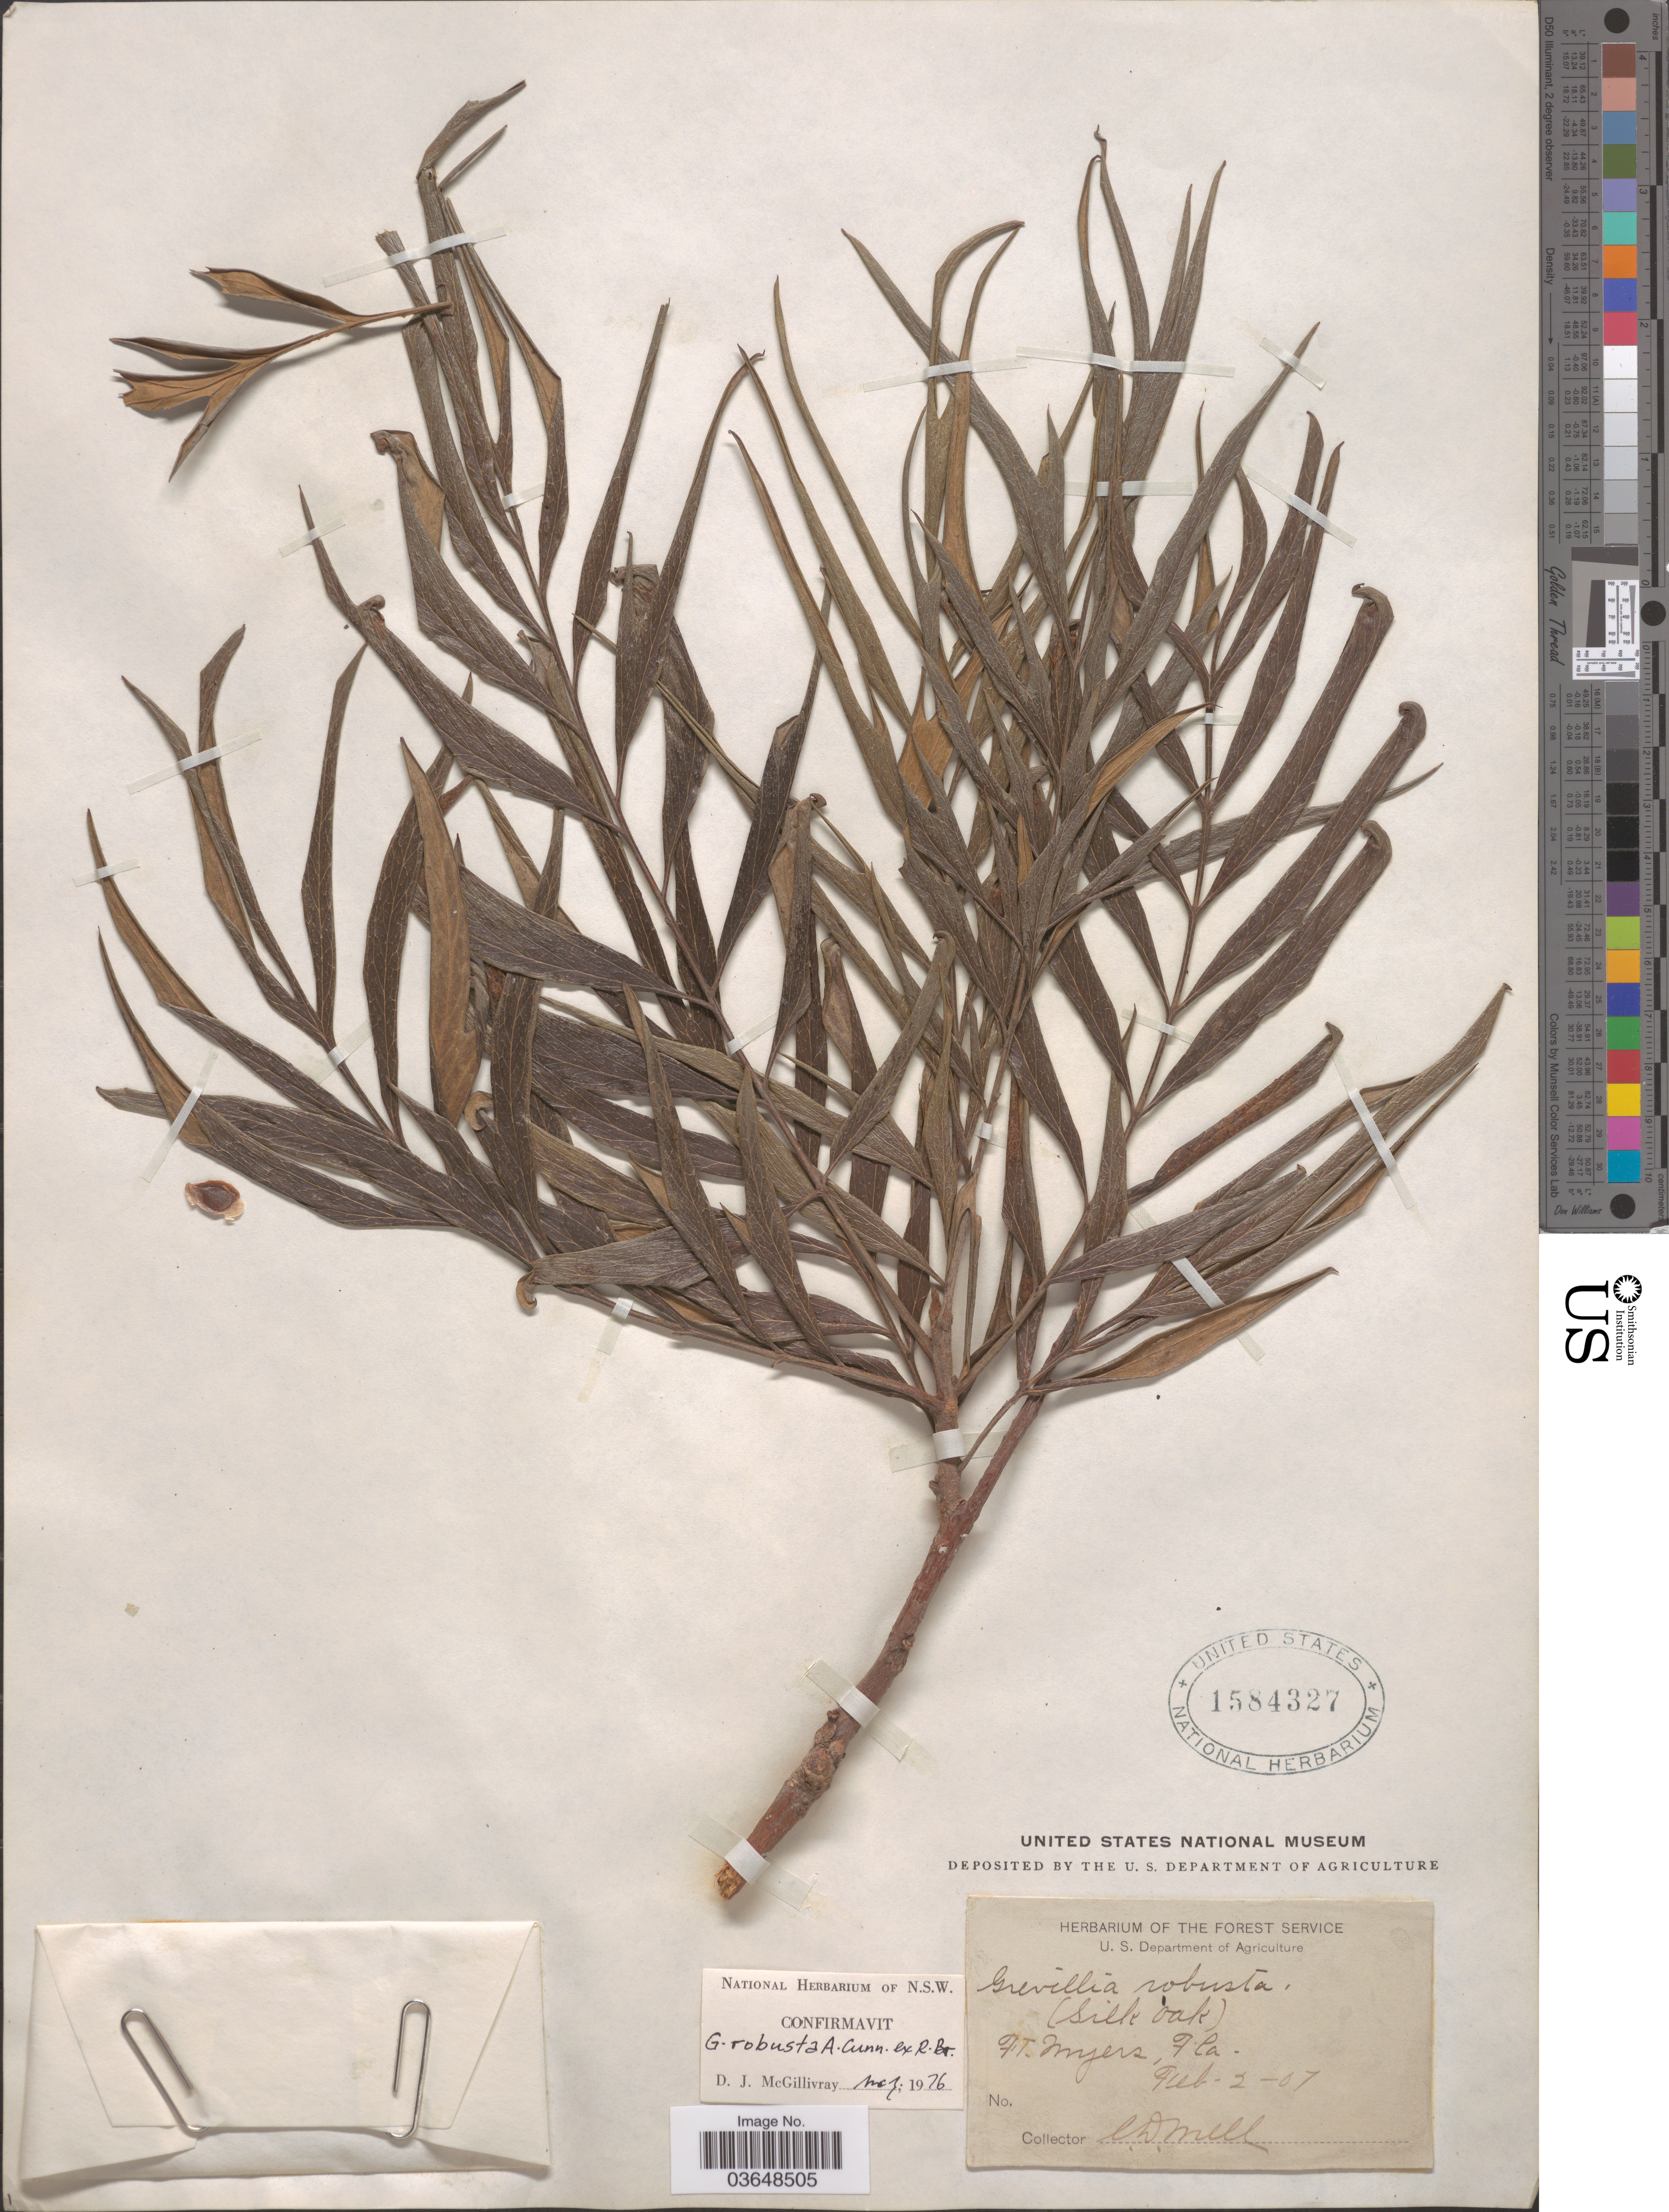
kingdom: Plantae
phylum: Tracheophyta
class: Magnoliopsida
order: Proteales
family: Proteaceae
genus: Grevillea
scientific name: Grevillea robusta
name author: A. Cunn.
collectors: C. D. Mell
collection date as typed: Transcribed d/m/y: 2/2/7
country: United States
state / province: Florida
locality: Ft. Myers.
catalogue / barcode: US 1584327